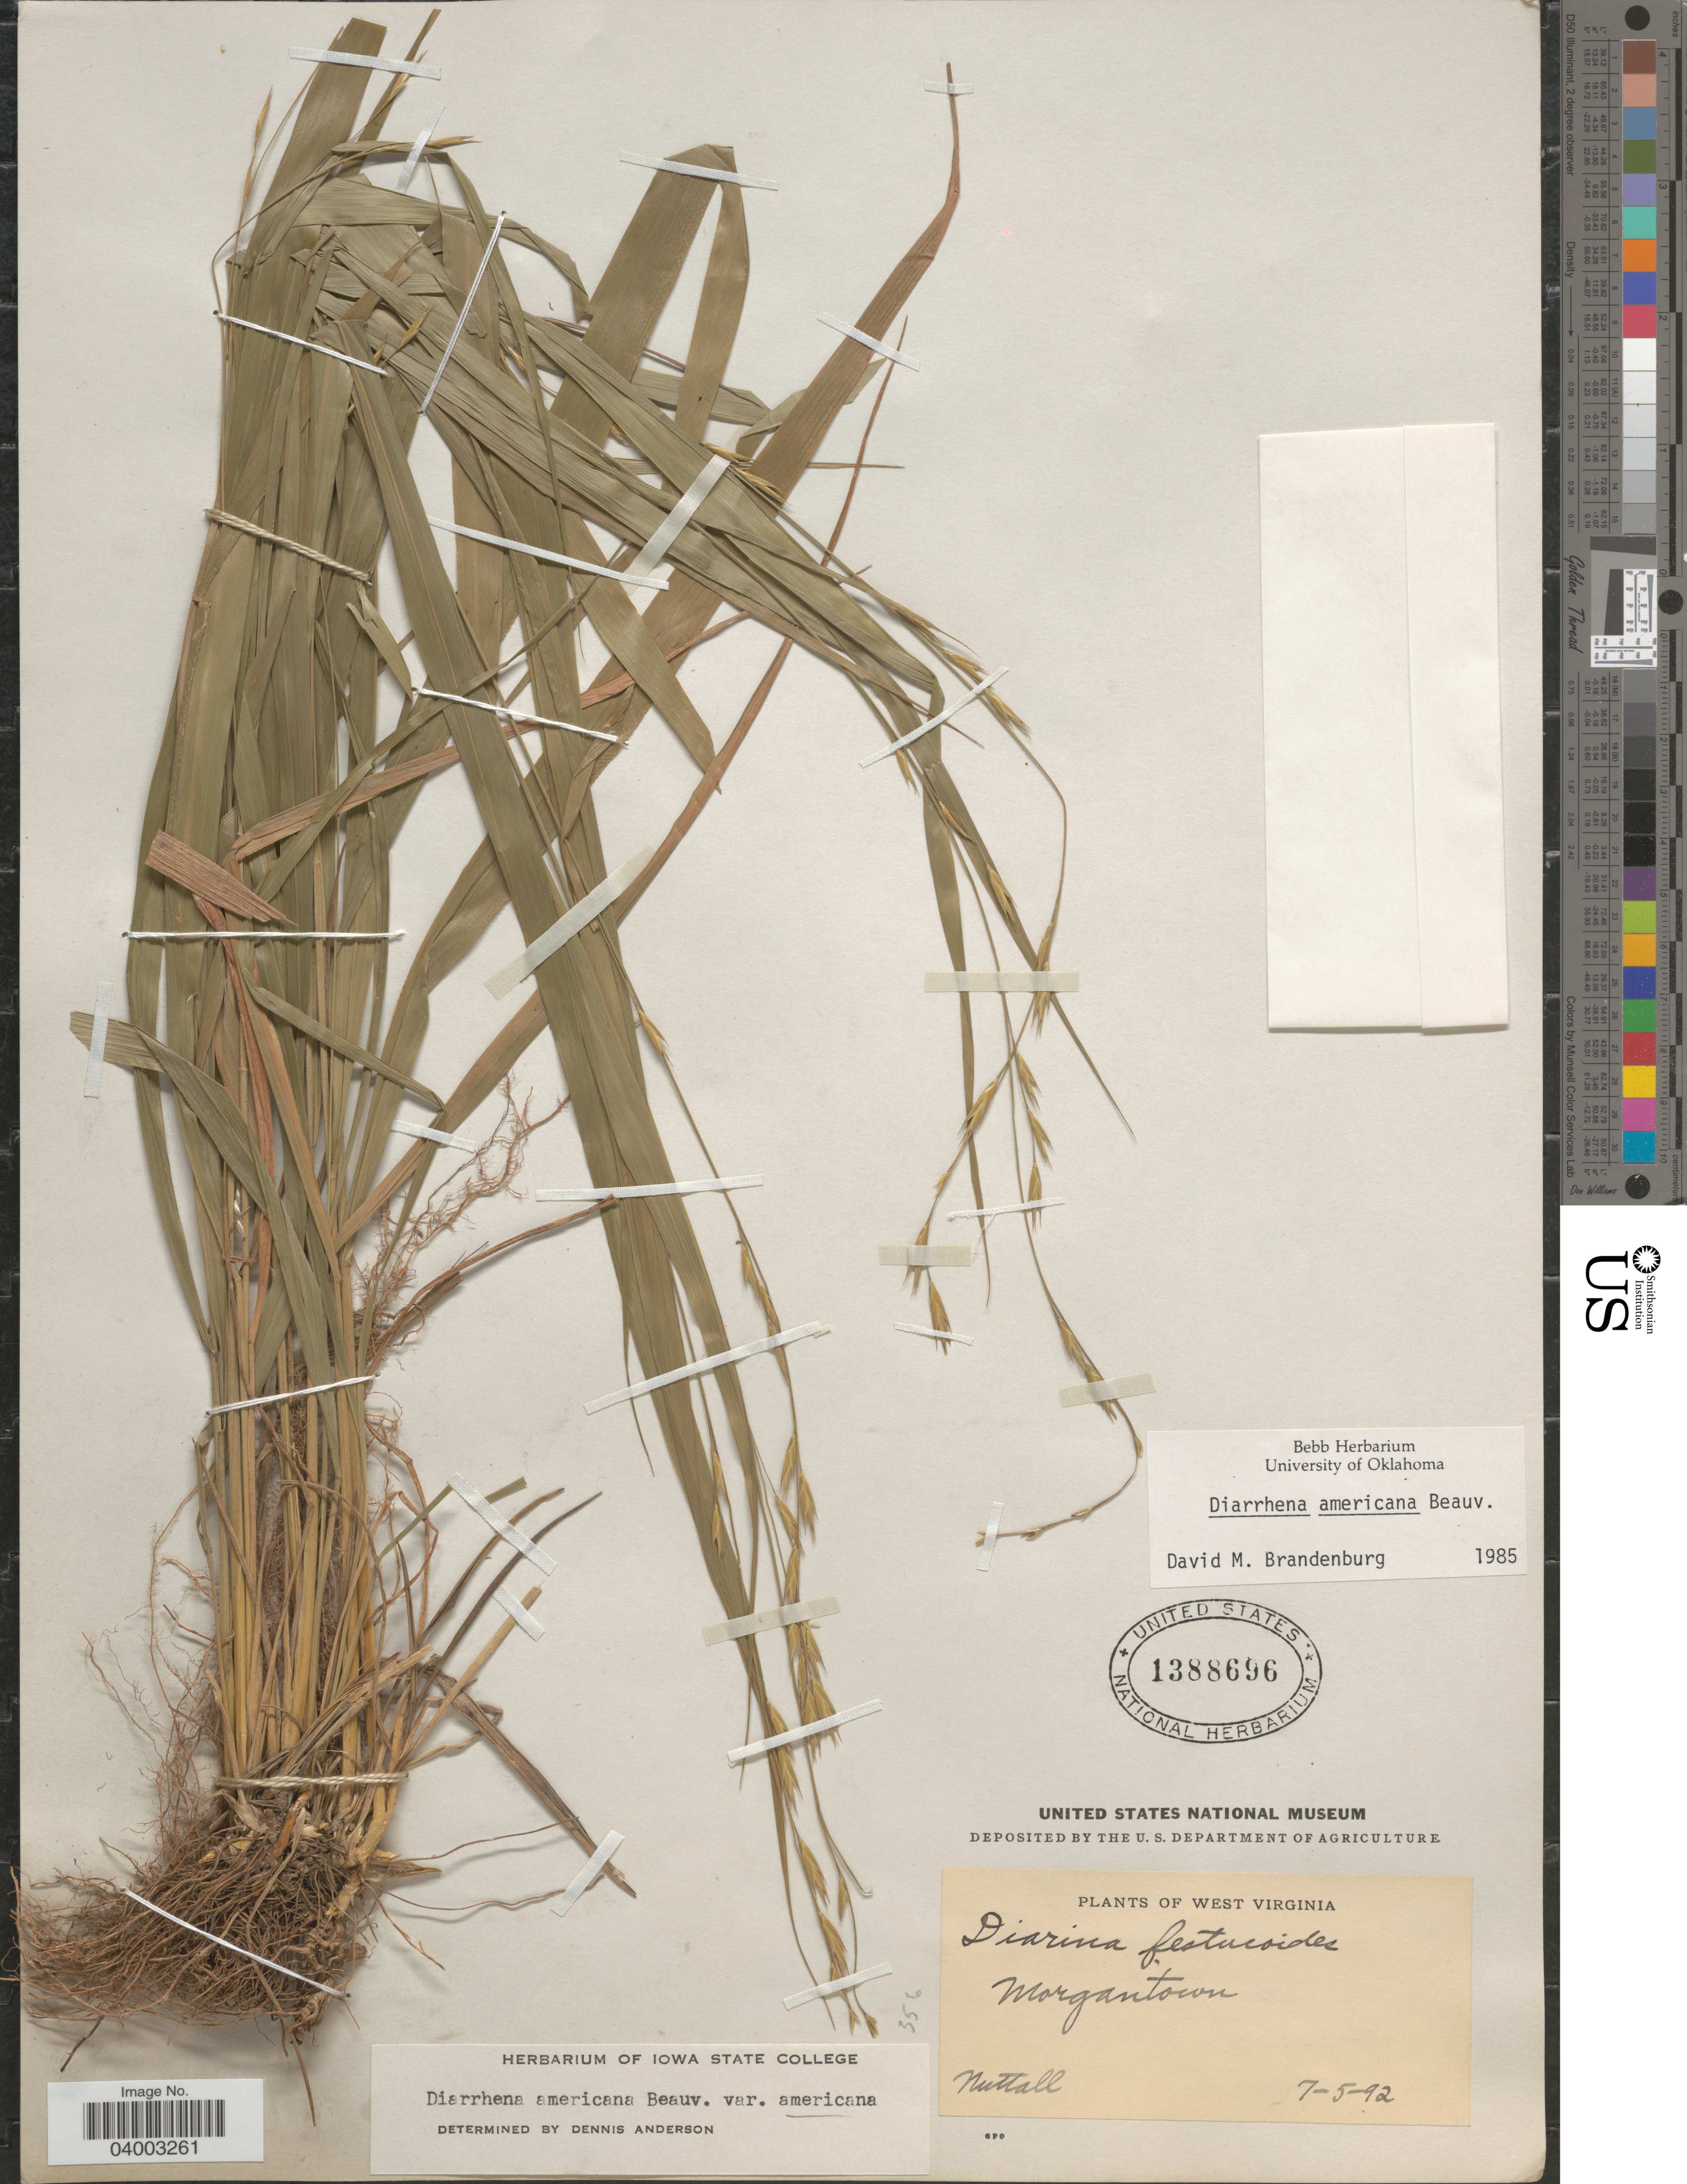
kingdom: Plantae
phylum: Tracheophyta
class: Liliopsida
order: Poales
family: Poaceae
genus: Diarrhena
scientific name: Diarrhena americana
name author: P. Beauv.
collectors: Nuttall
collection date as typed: Transcribed d/m/y: 5/7/92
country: United States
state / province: West Virginia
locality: Morgantown.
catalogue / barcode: US 1388696